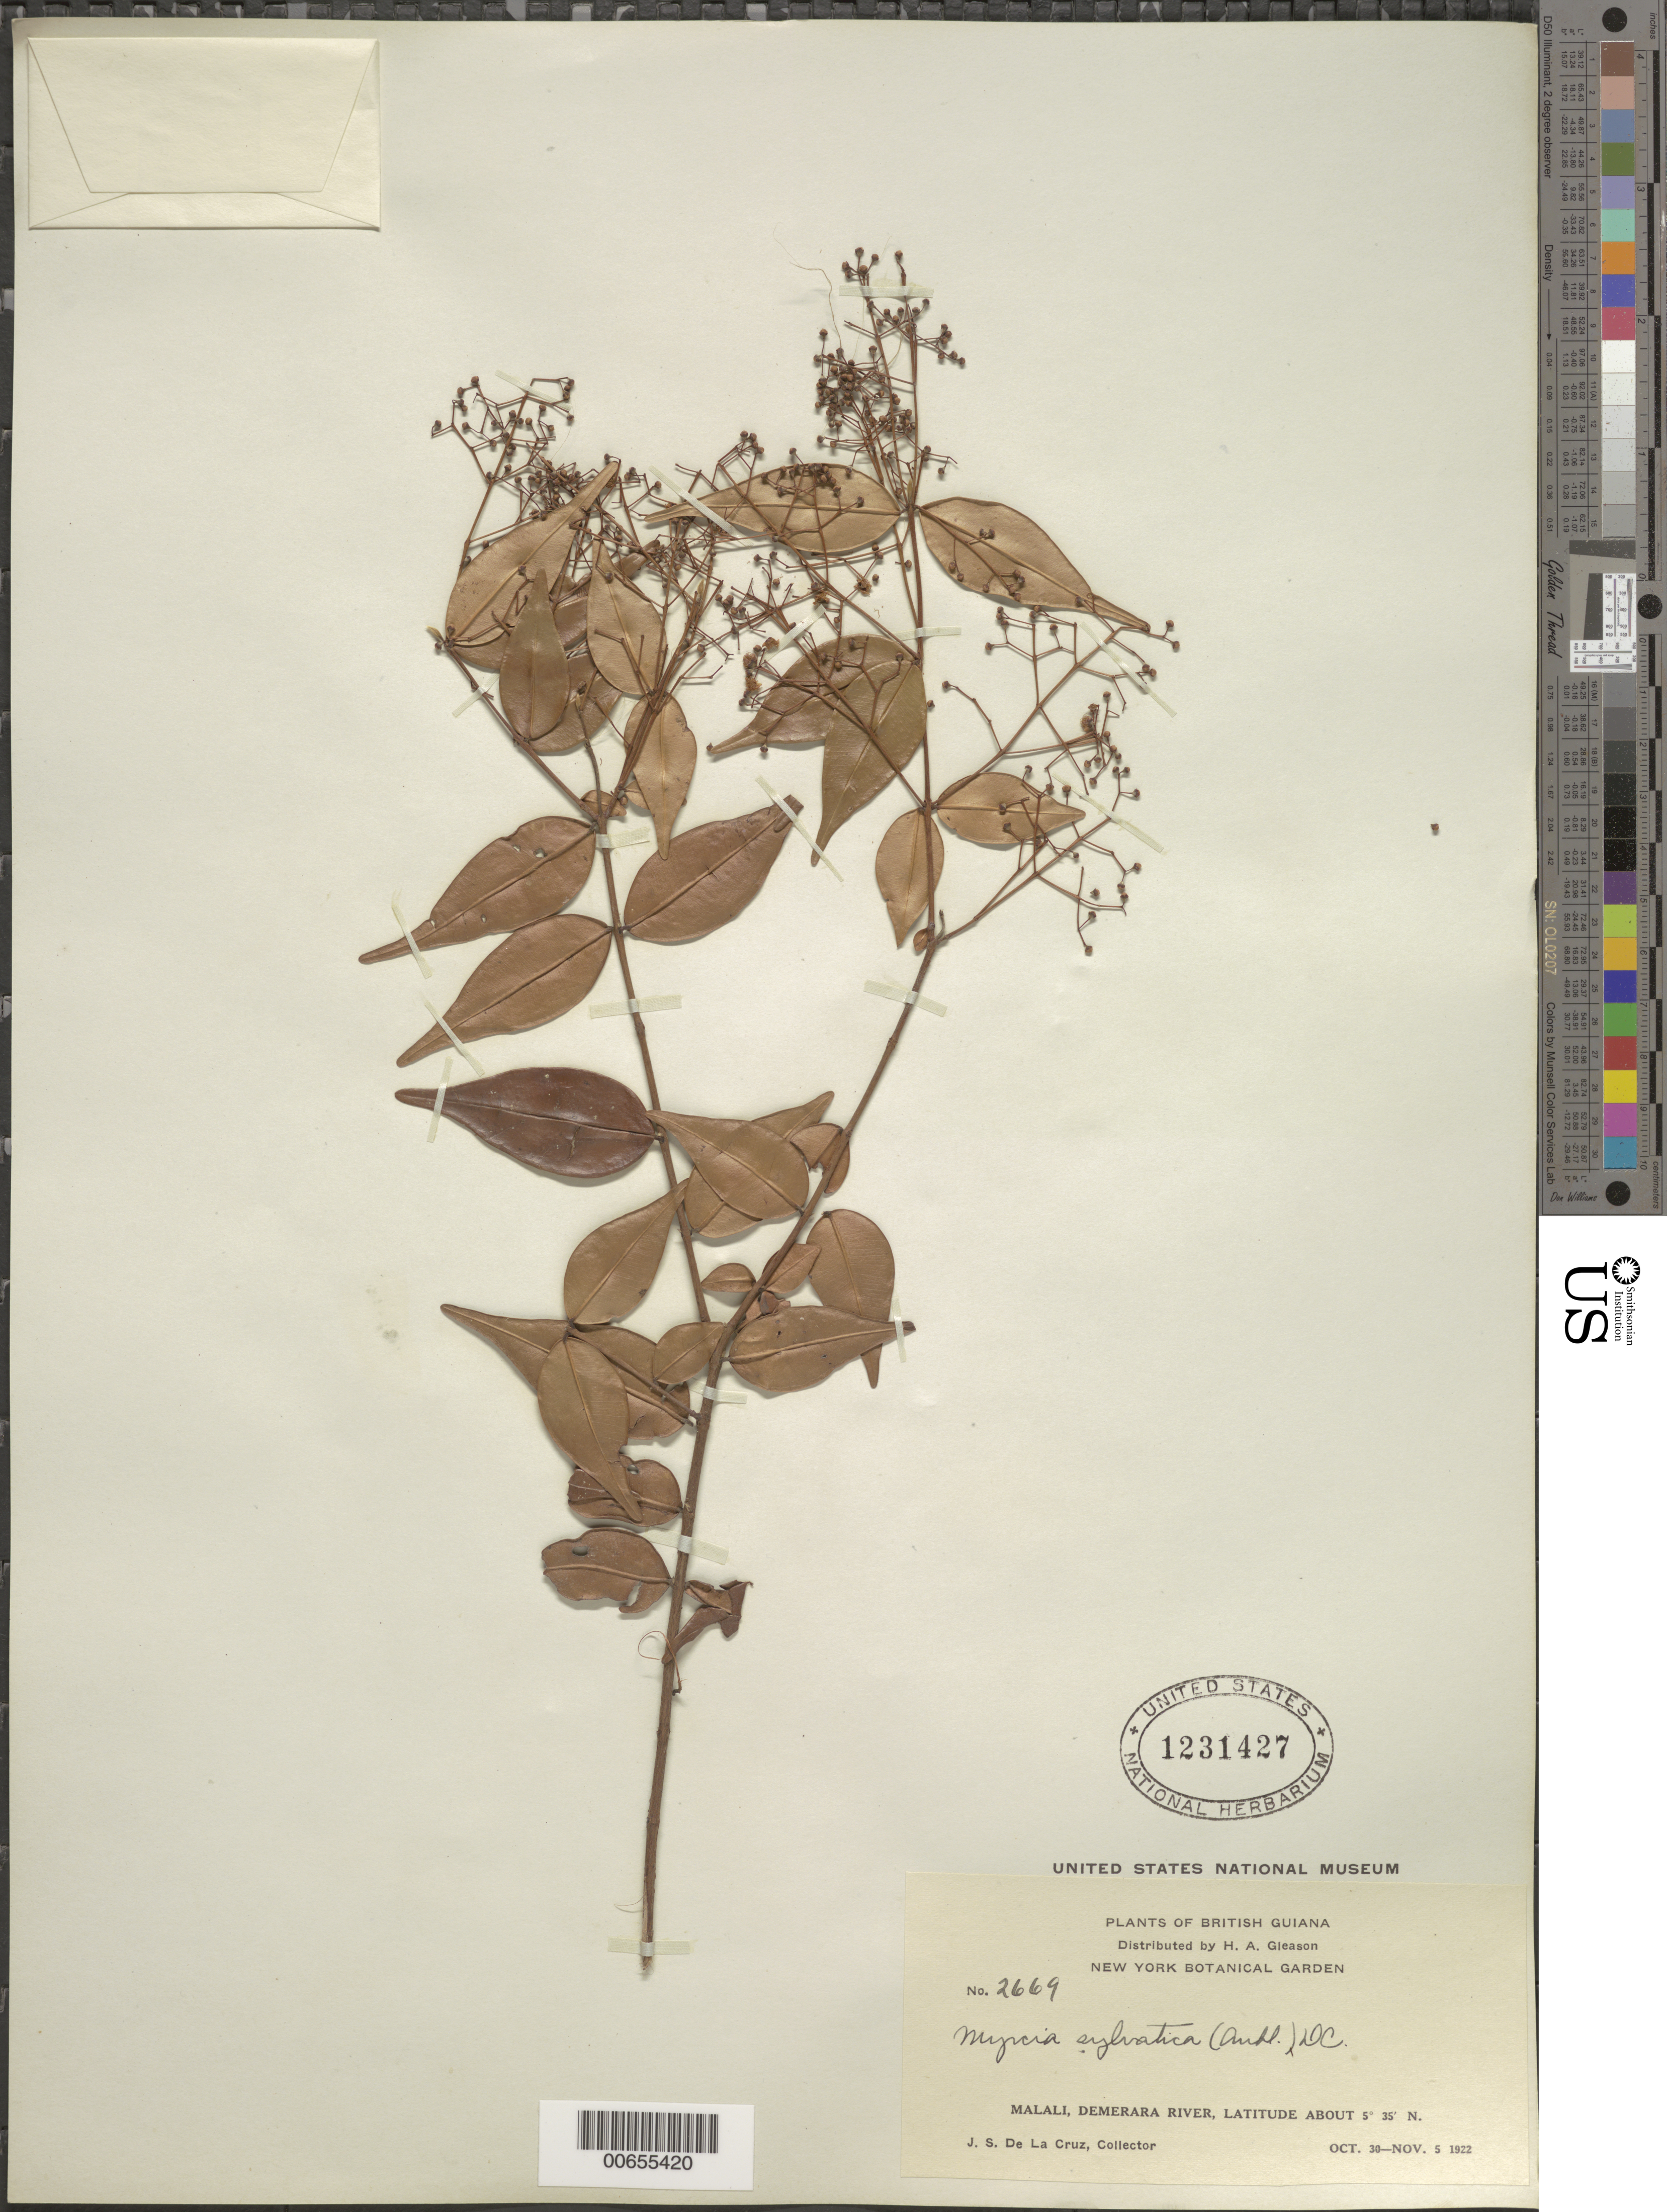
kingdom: Plantae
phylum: Tracheophyta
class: Magnoliopsida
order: Myrtales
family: Myrtaceae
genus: Myrcia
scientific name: Myrcia sylvatica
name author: (G. Mey.) DC.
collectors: J. S. de la Cruz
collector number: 2669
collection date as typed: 30-Oct-22 to 5-Nov-22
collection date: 1922-10-30/1922-11-05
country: Guyana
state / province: U. Demerara-Berbice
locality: Malali, Demerara R.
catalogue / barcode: US 1231427